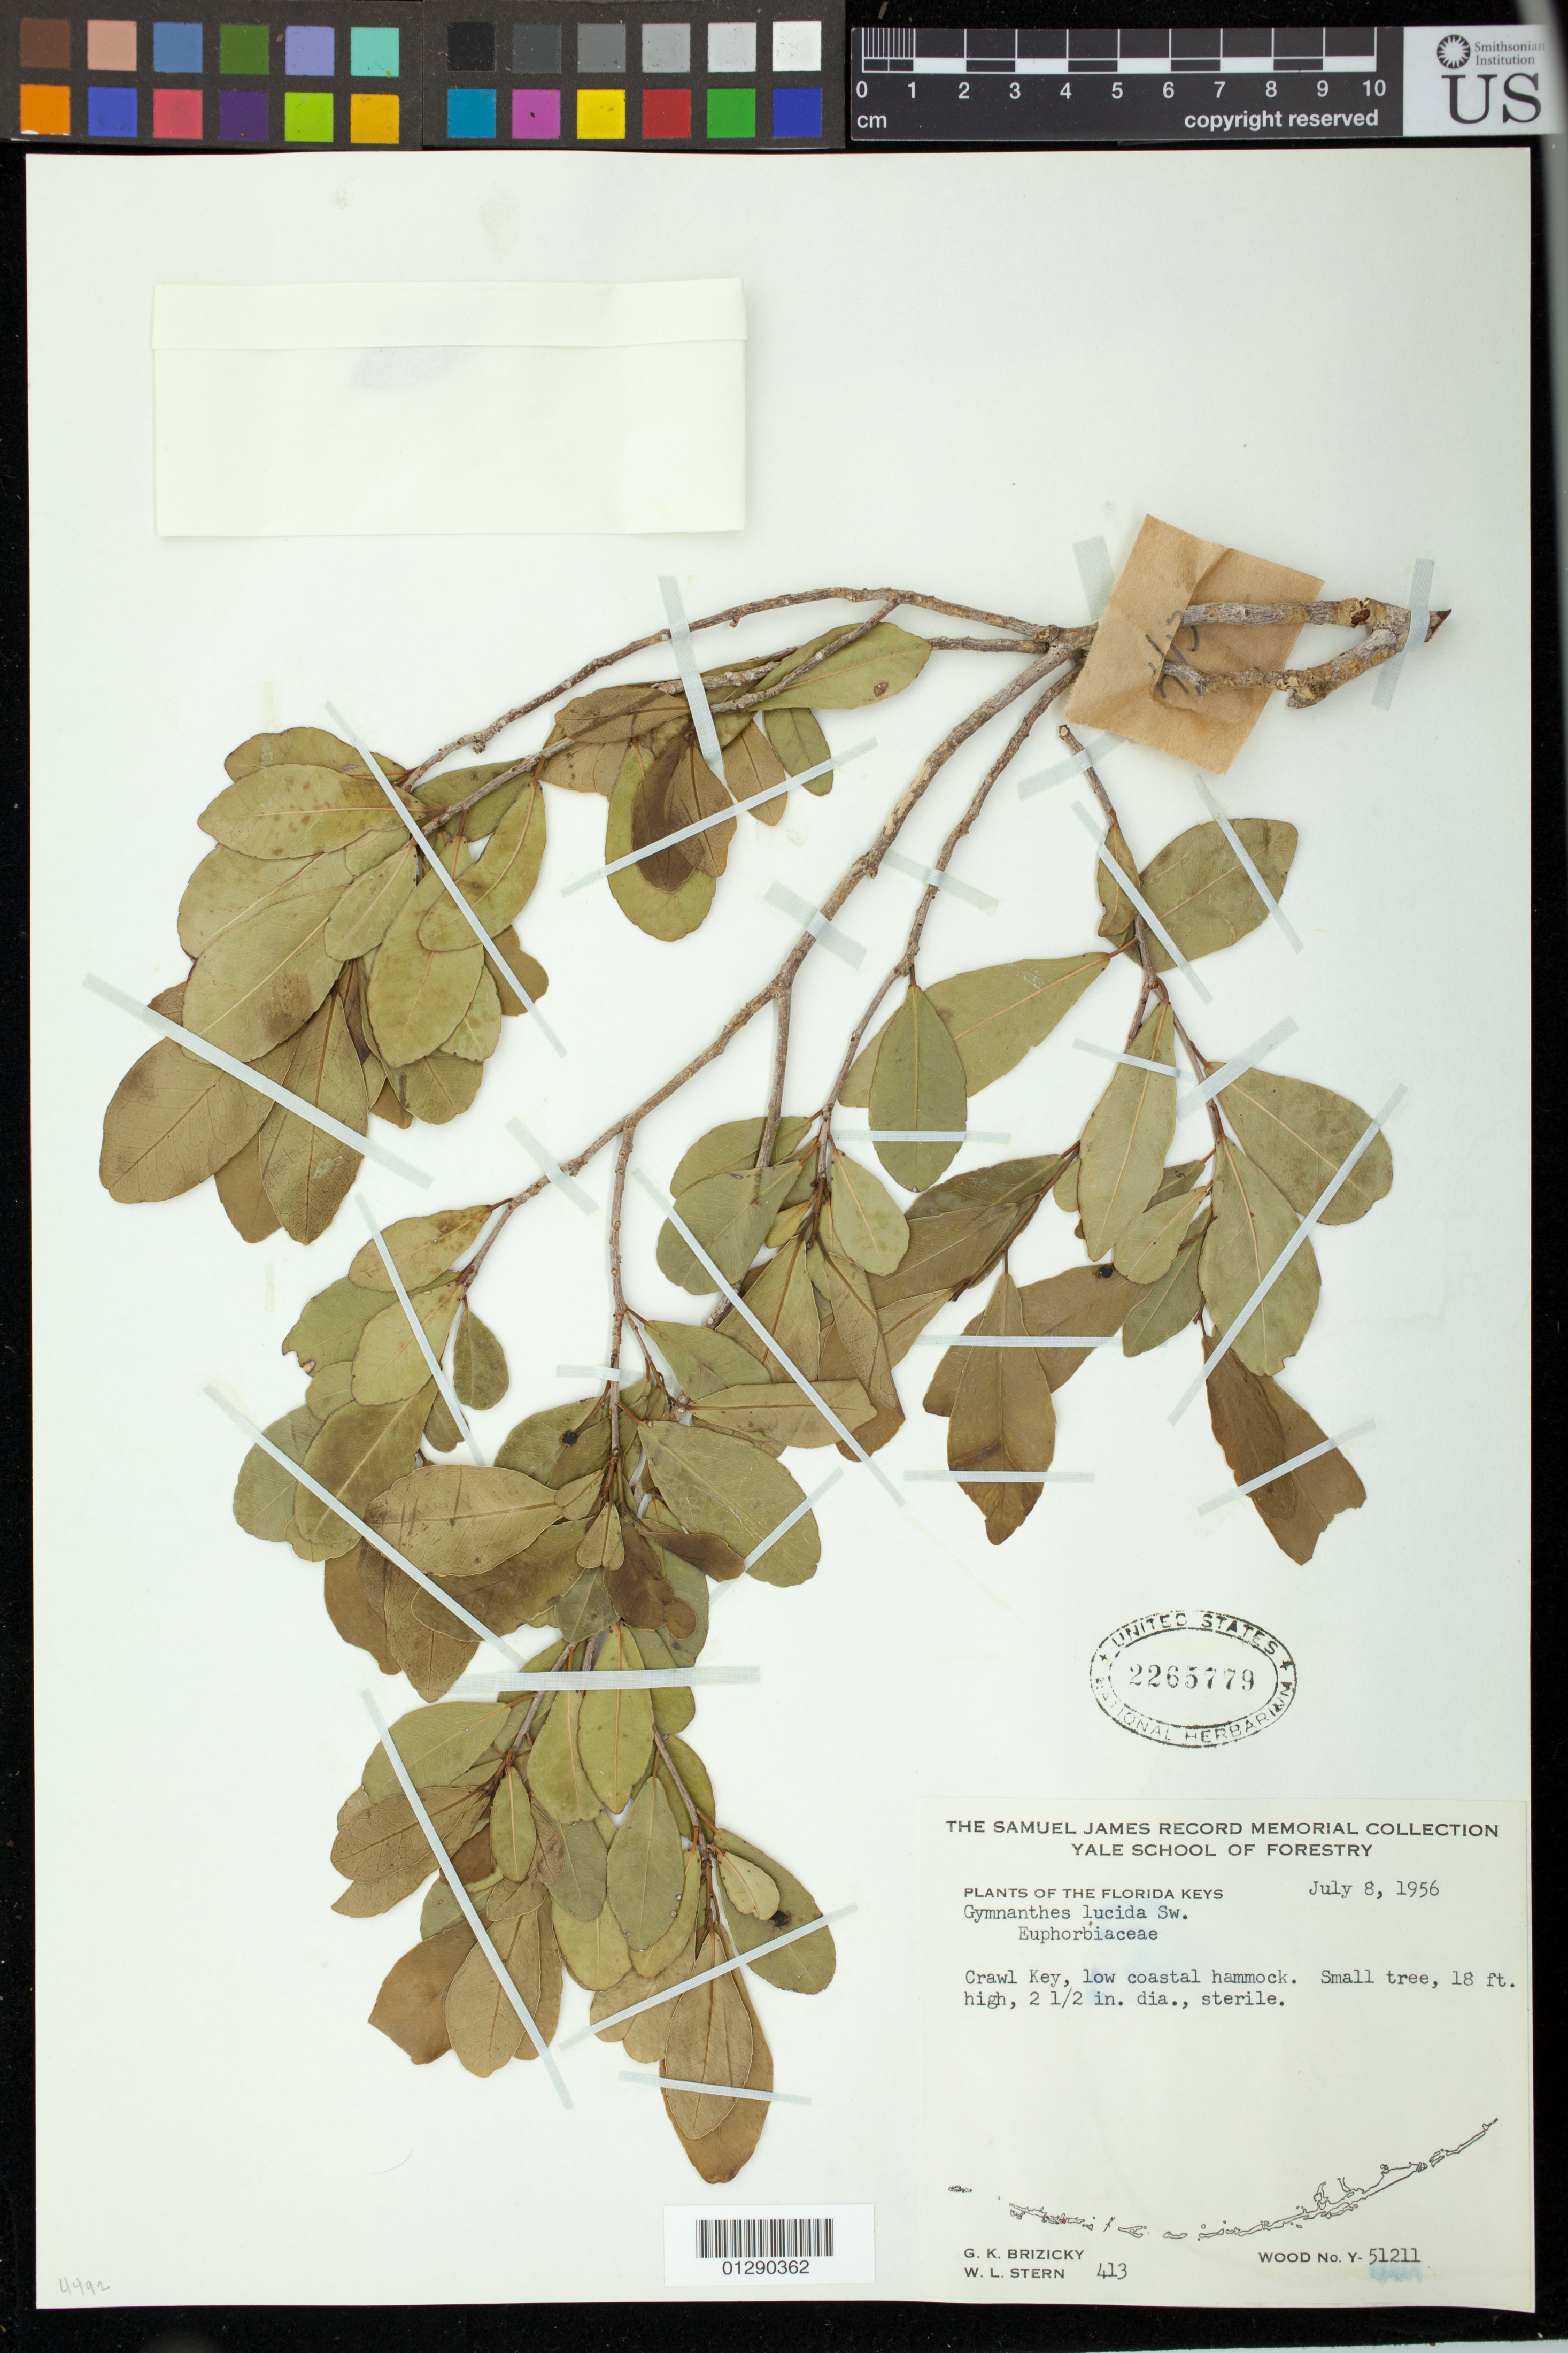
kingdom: Plantae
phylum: Tracheophyta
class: Magnoliopsida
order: Malpighiales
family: Euphorbiaceae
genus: Gymnanthes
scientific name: Gymnanthes lucida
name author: Sw.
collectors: G. K. Brizicky & W. L. Stern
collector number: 413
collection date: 1956-07-08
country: United States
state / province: Florida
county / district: Monroe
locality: Crawl Key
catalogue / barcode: US 2265779